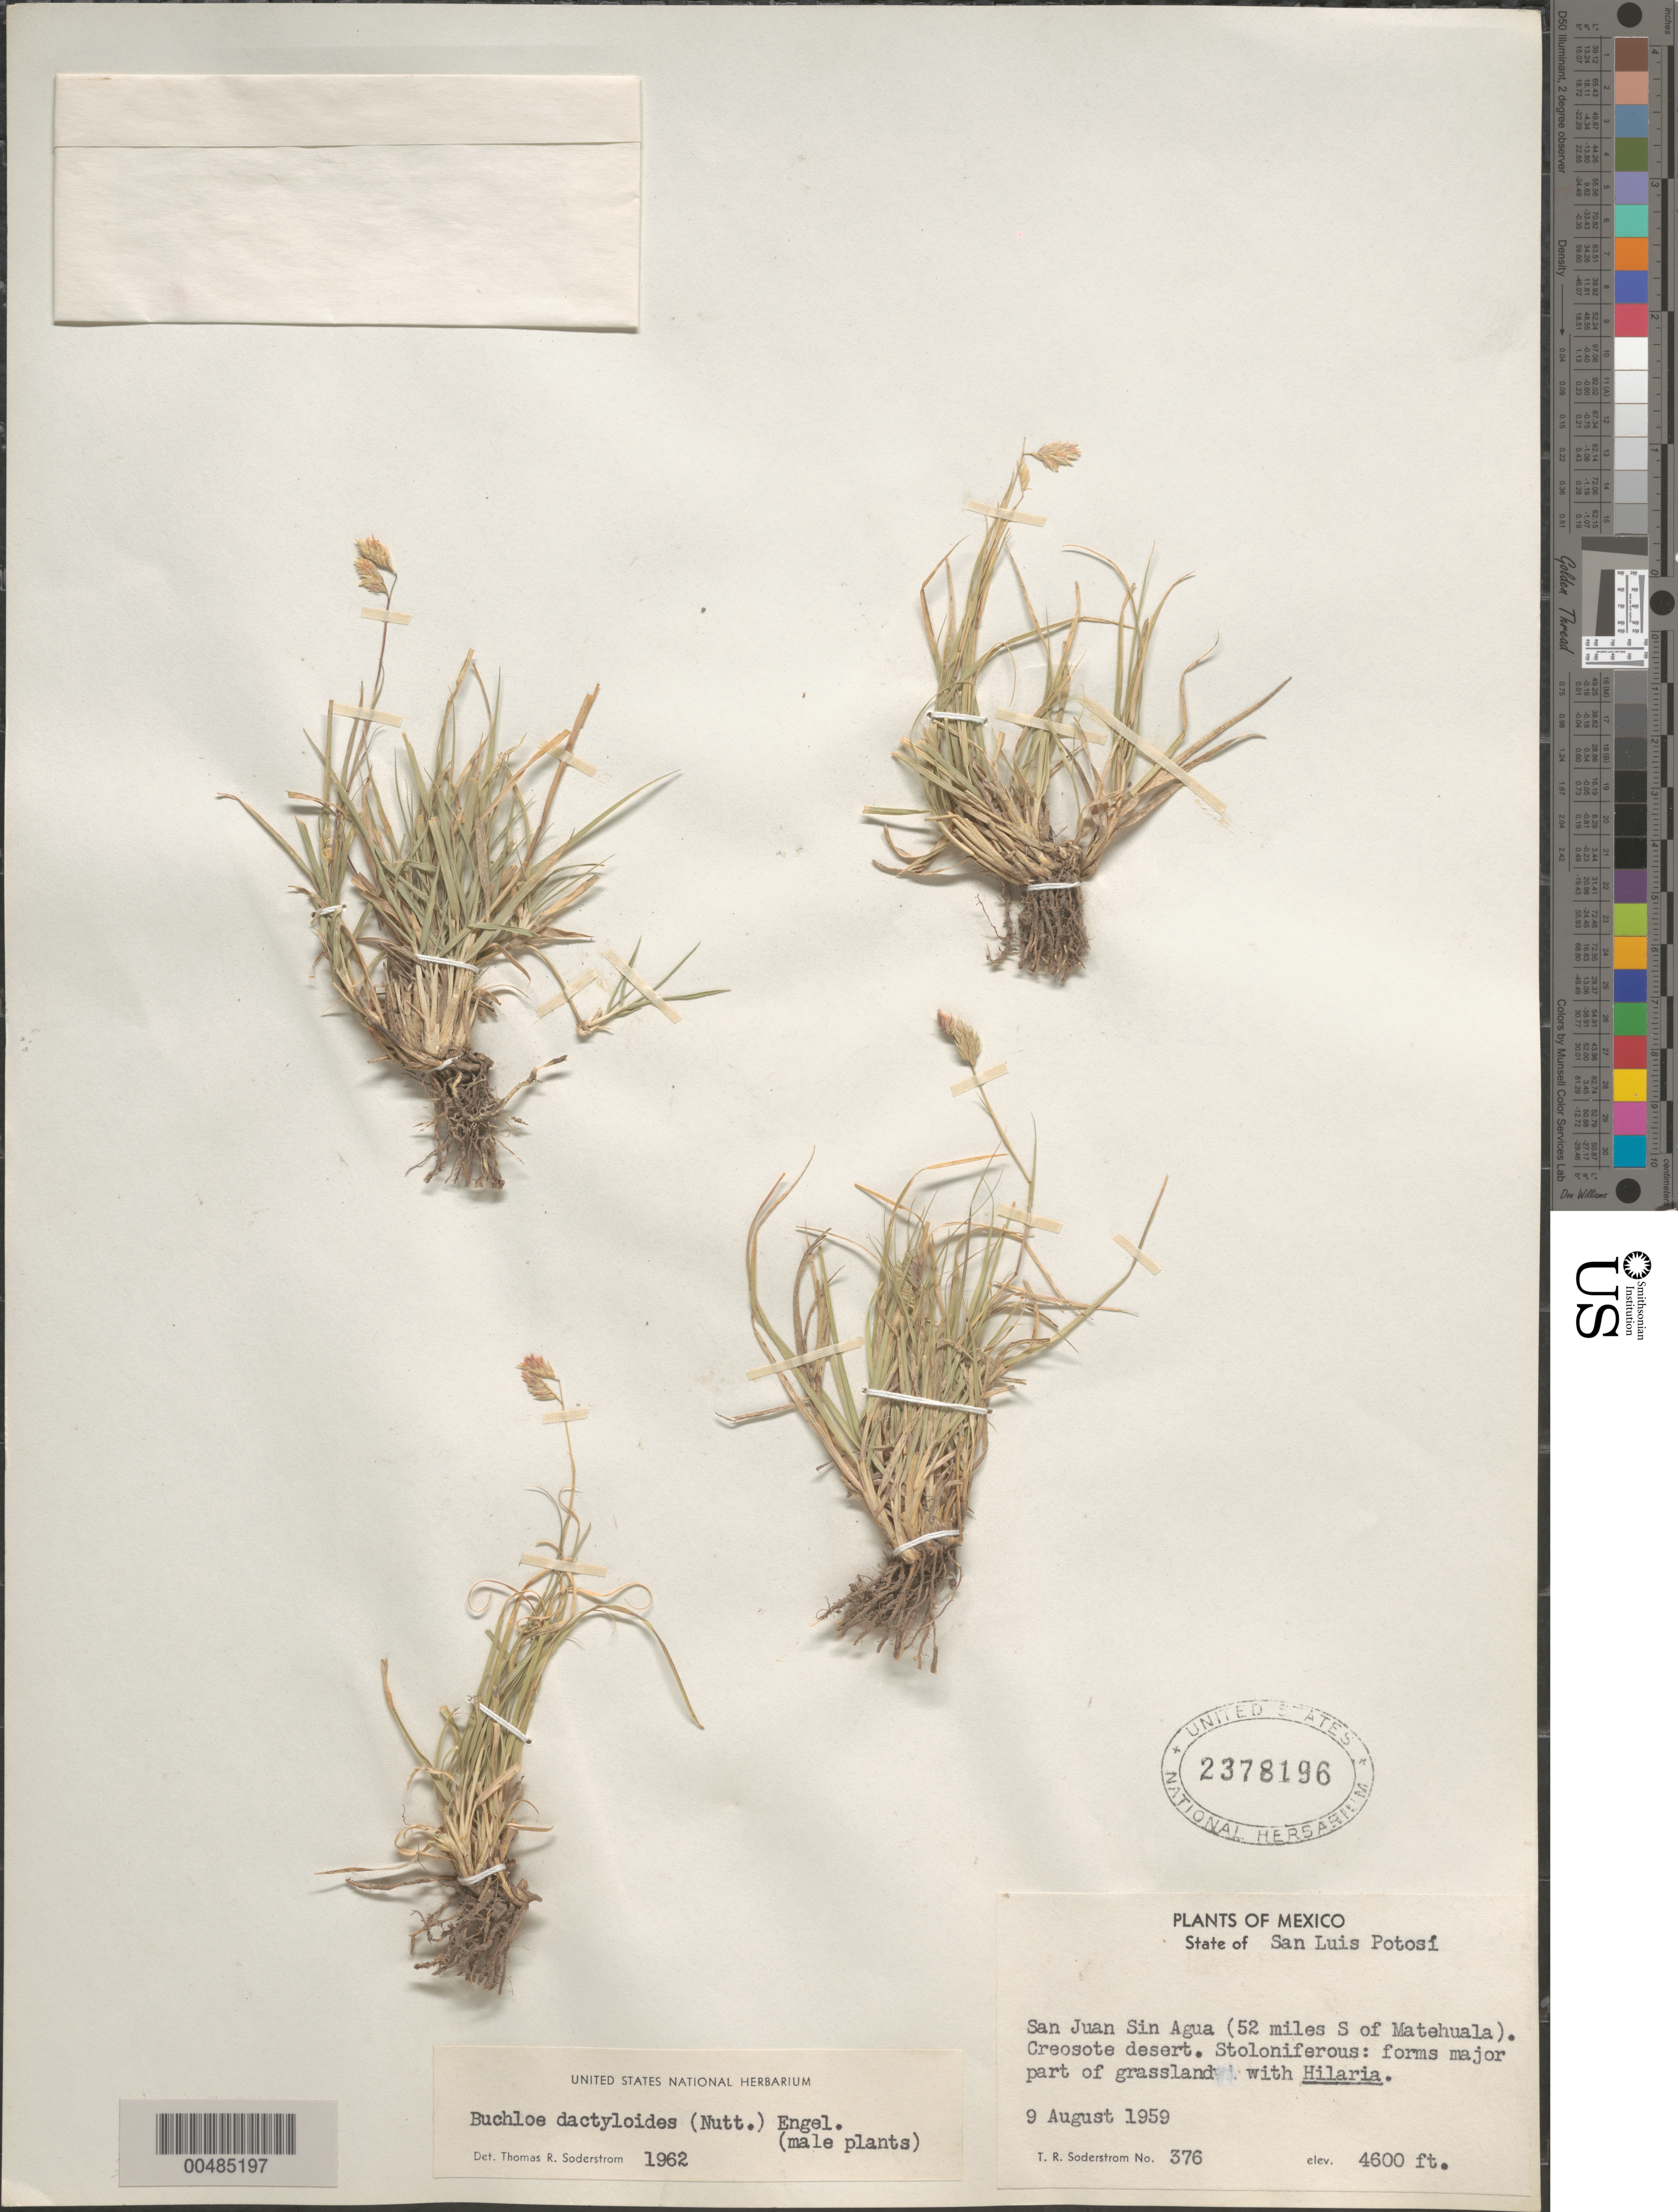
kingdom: Plantae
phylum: Tracheophyta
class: Liliopsida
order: Poales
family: Poaceae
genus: Buchloe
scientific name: Buchloe dactyloides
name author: (Nutt.) Engelm.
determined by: Soderstrom, T. R.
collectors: T. R. Soderstrom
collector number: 376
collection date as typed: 9 Aug 1959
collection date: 1959-08-09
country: Mexico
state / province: San Luis Potosi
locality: San Juan Sin Agua (52 mi S of Matehuala)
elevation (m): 1402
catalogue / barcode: US 2378196